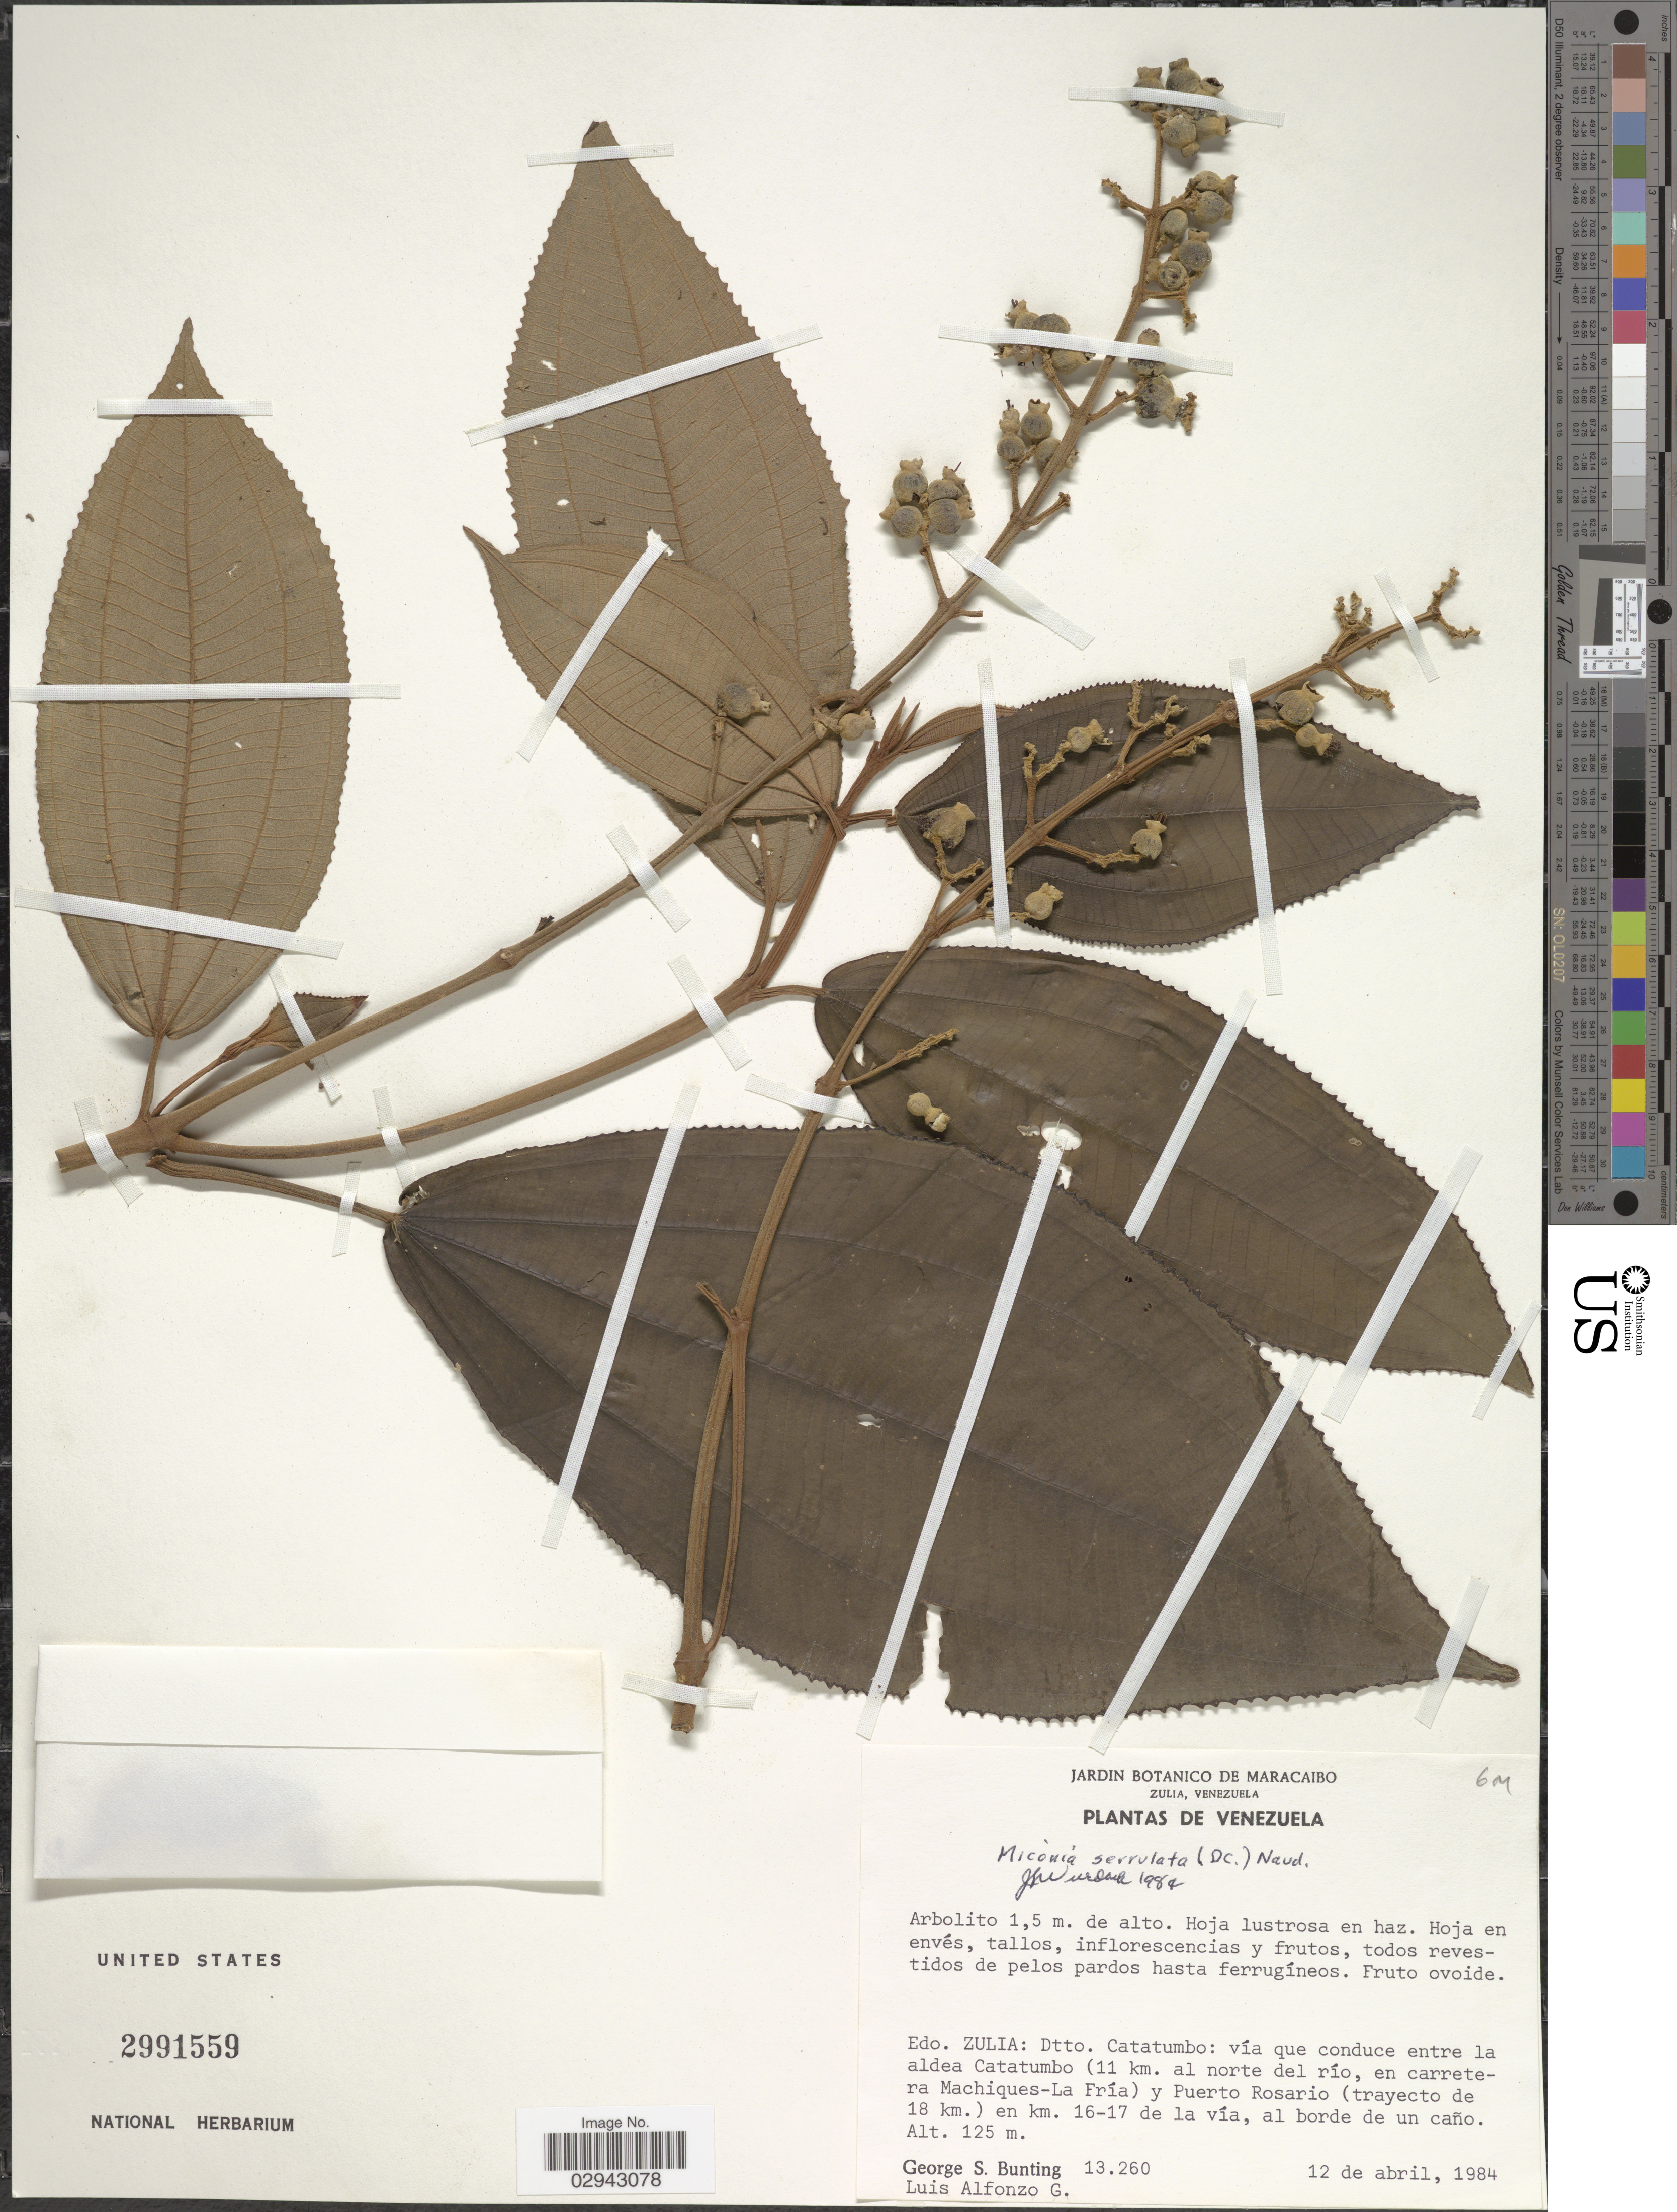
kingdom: Plantae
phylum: Tracheophyta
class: Magnoliopsida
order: Myrtales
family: Melastomataceae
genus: Miconia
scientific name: Miconia serrulata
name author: (DC.) Naudin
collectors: G. S. Bunting & L. Alfonzo G.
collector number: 13260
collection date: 1984-04-12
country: Venezuela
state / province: Zulia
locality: Dtto. Catatumbo: vía que conduce entre la aldea Catatumbo (11 km. al norte del río, en carretera Machiques-La Fría) y Puerto Rosario (trayecto de 18 km.) en km. 16-17 de la vía.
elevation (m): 125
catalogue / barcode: US 2991559